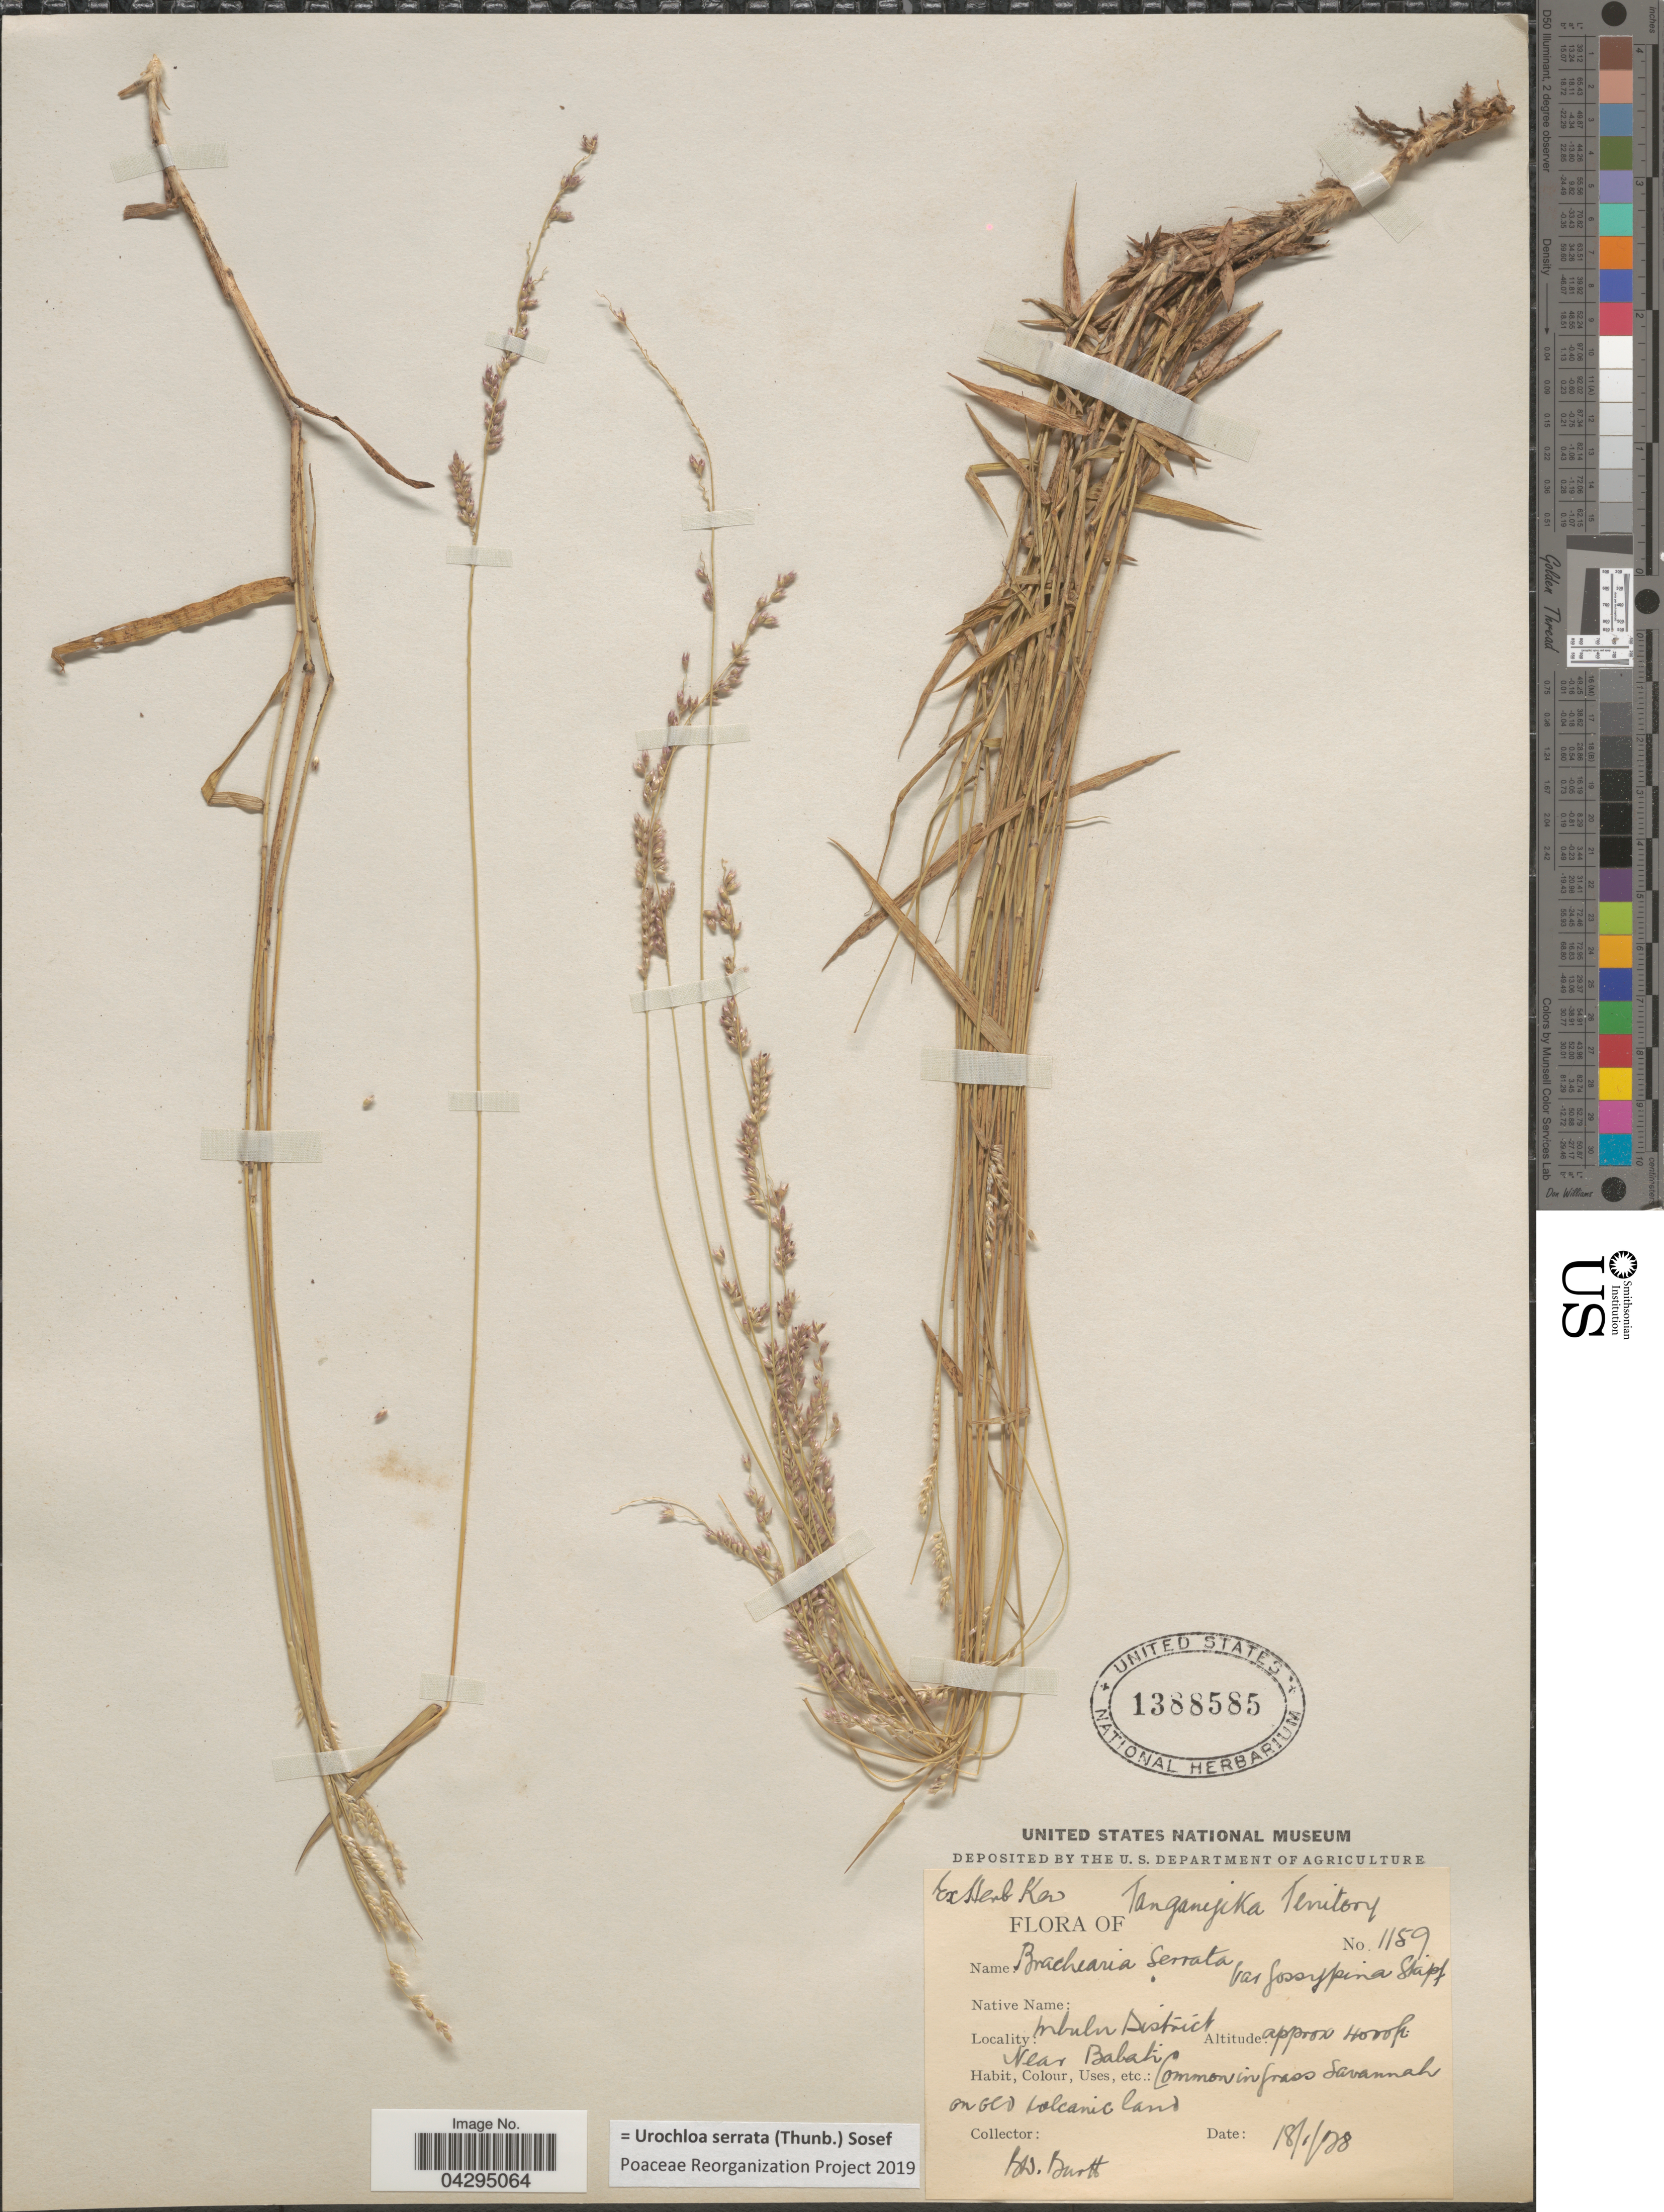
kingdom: Plantae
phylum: Tracheophyta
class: Liliopsida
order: Poales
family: Poaceae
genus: Urochloa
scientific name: Urochloa serrata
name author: (Thunb.) Sosef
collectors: B. D. Burtt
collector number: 1159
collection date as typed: Transcribed d/m/y: 18/1/28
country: Tanzania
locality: Tanganyika Territory. Mbulu District. Near Babati. Common in grass savannah on old volcanic land.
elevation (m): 1219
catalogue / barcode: US 1388585